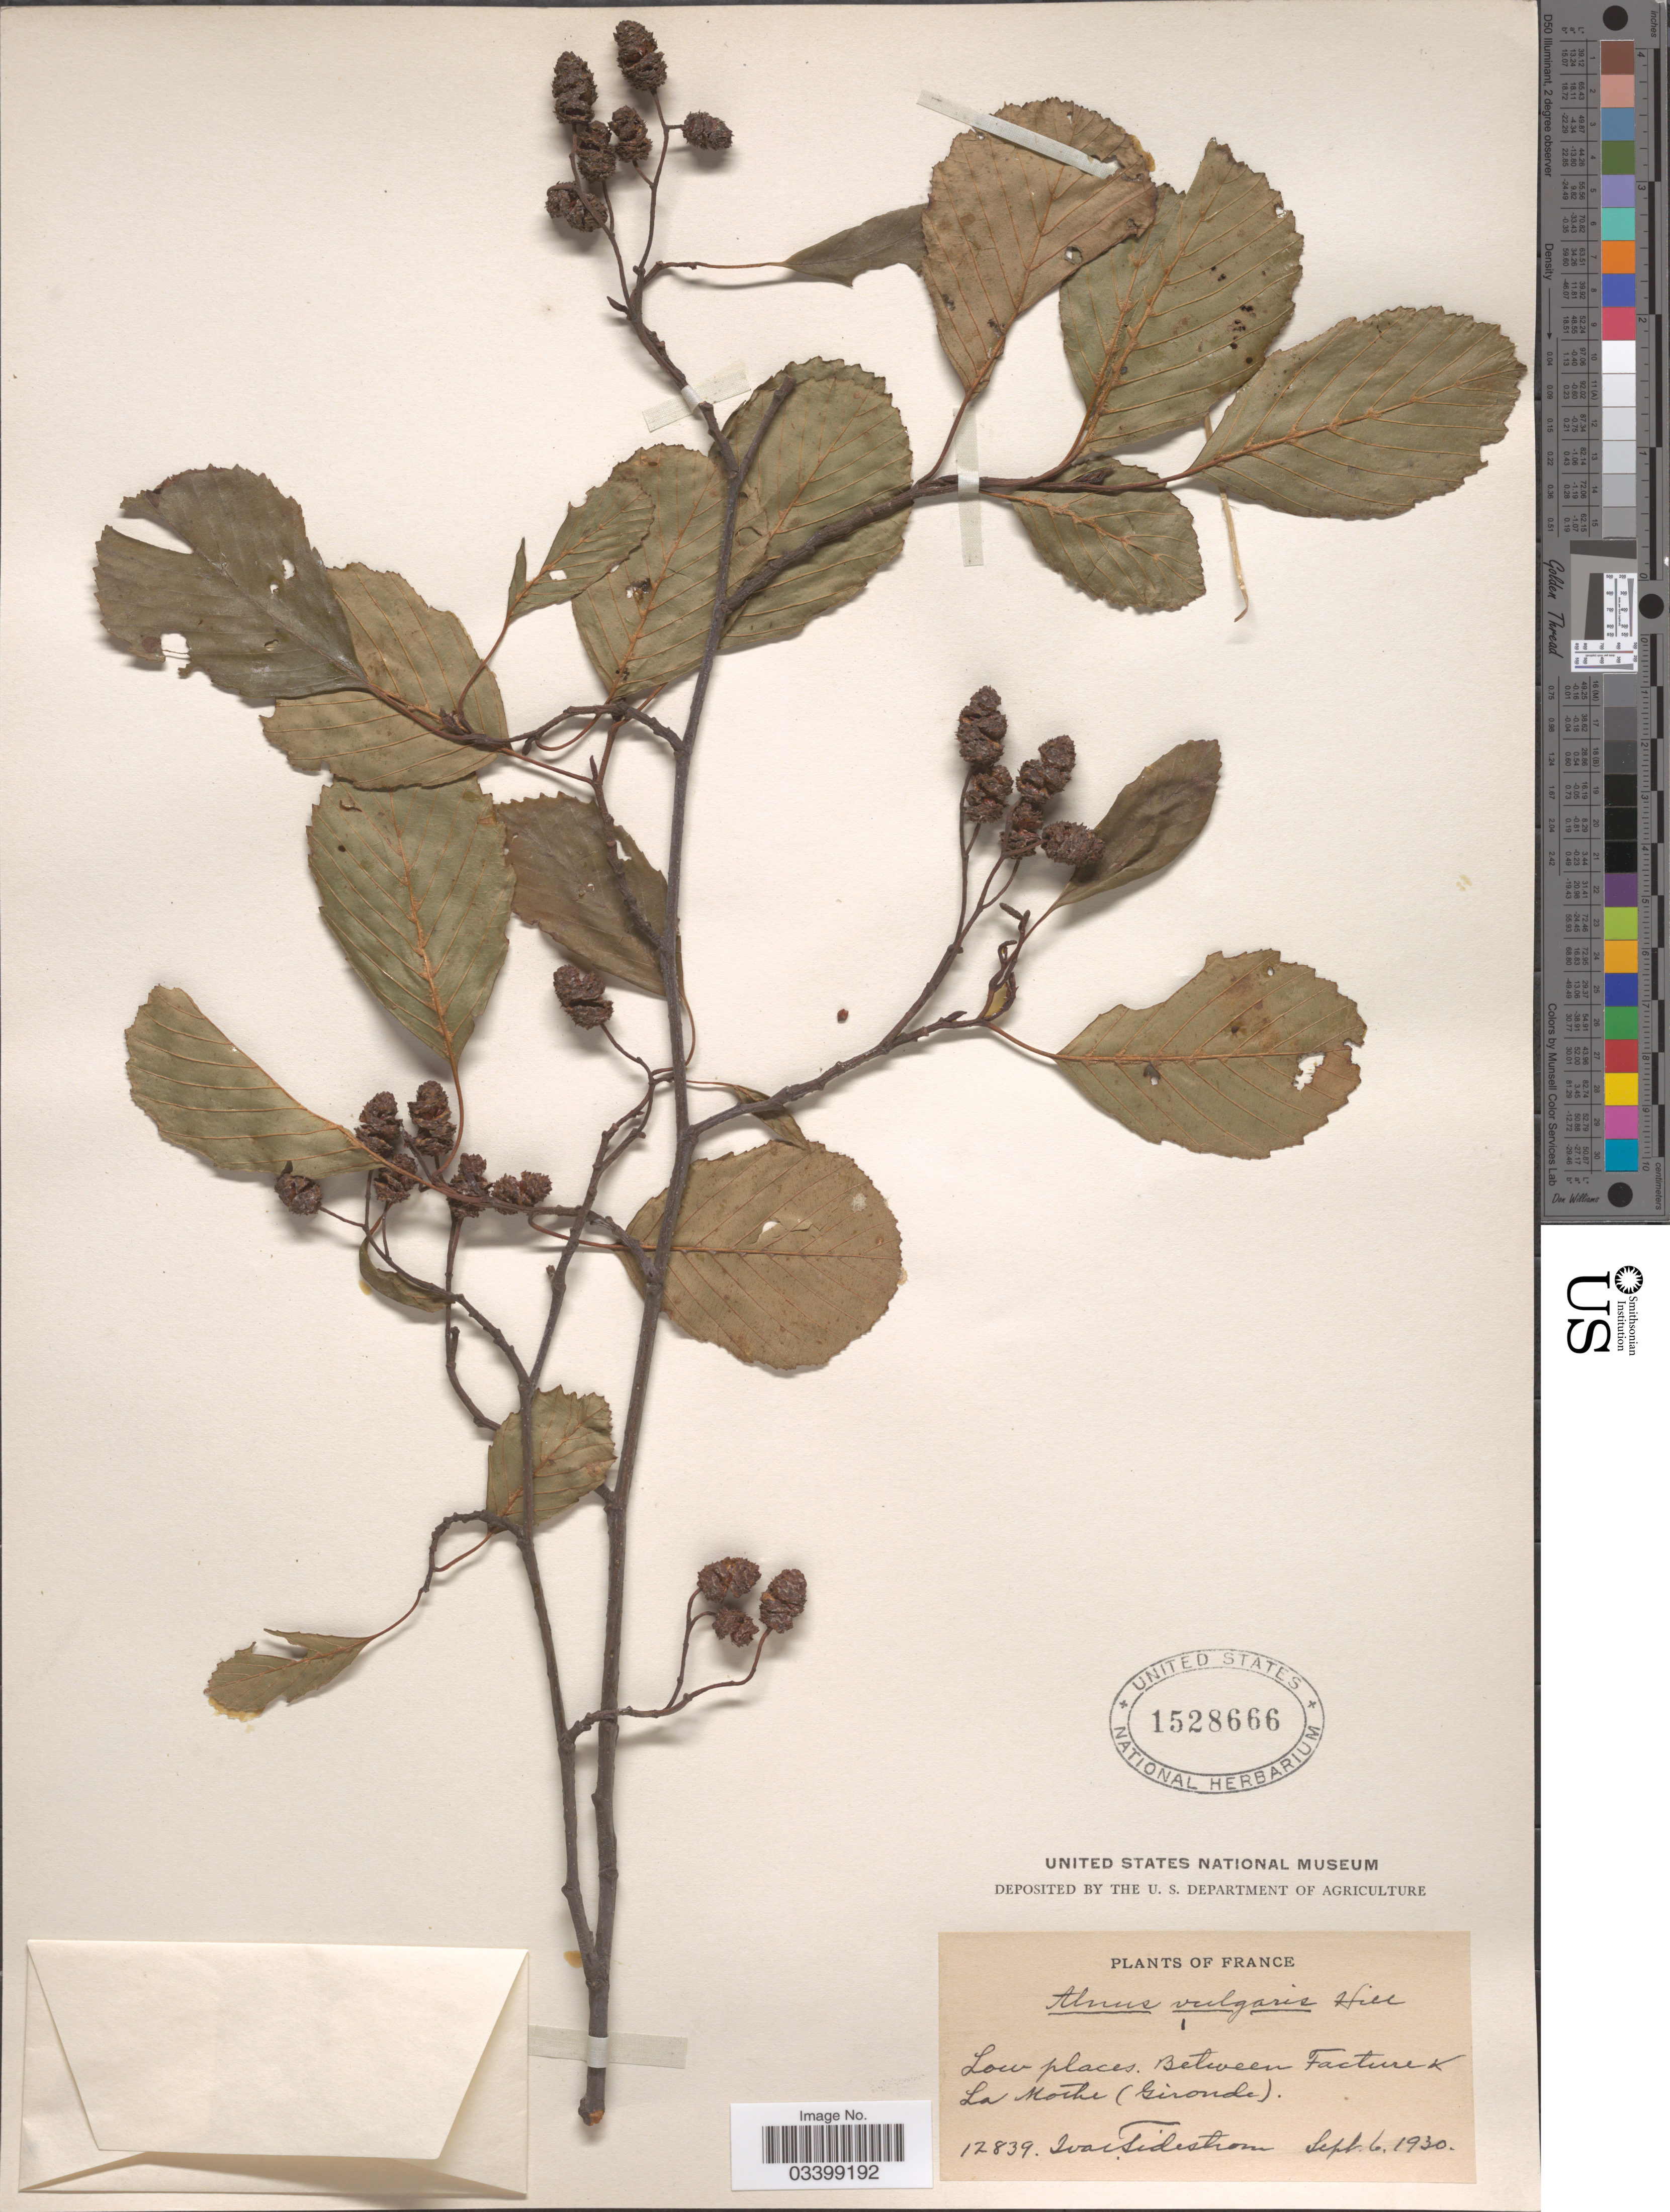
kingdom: Plantae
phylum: Tracheophyta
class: Magnoliopsida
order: Fagales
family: Betulaceae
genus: Alnus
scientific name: Alnus glutinosa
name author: (L.) Gaertn.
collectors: I. F. Tidestrom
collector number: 12839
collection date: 1930-09-06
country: France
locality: Between Facture & La Mothe (Gironde).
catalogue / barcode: US 1528666